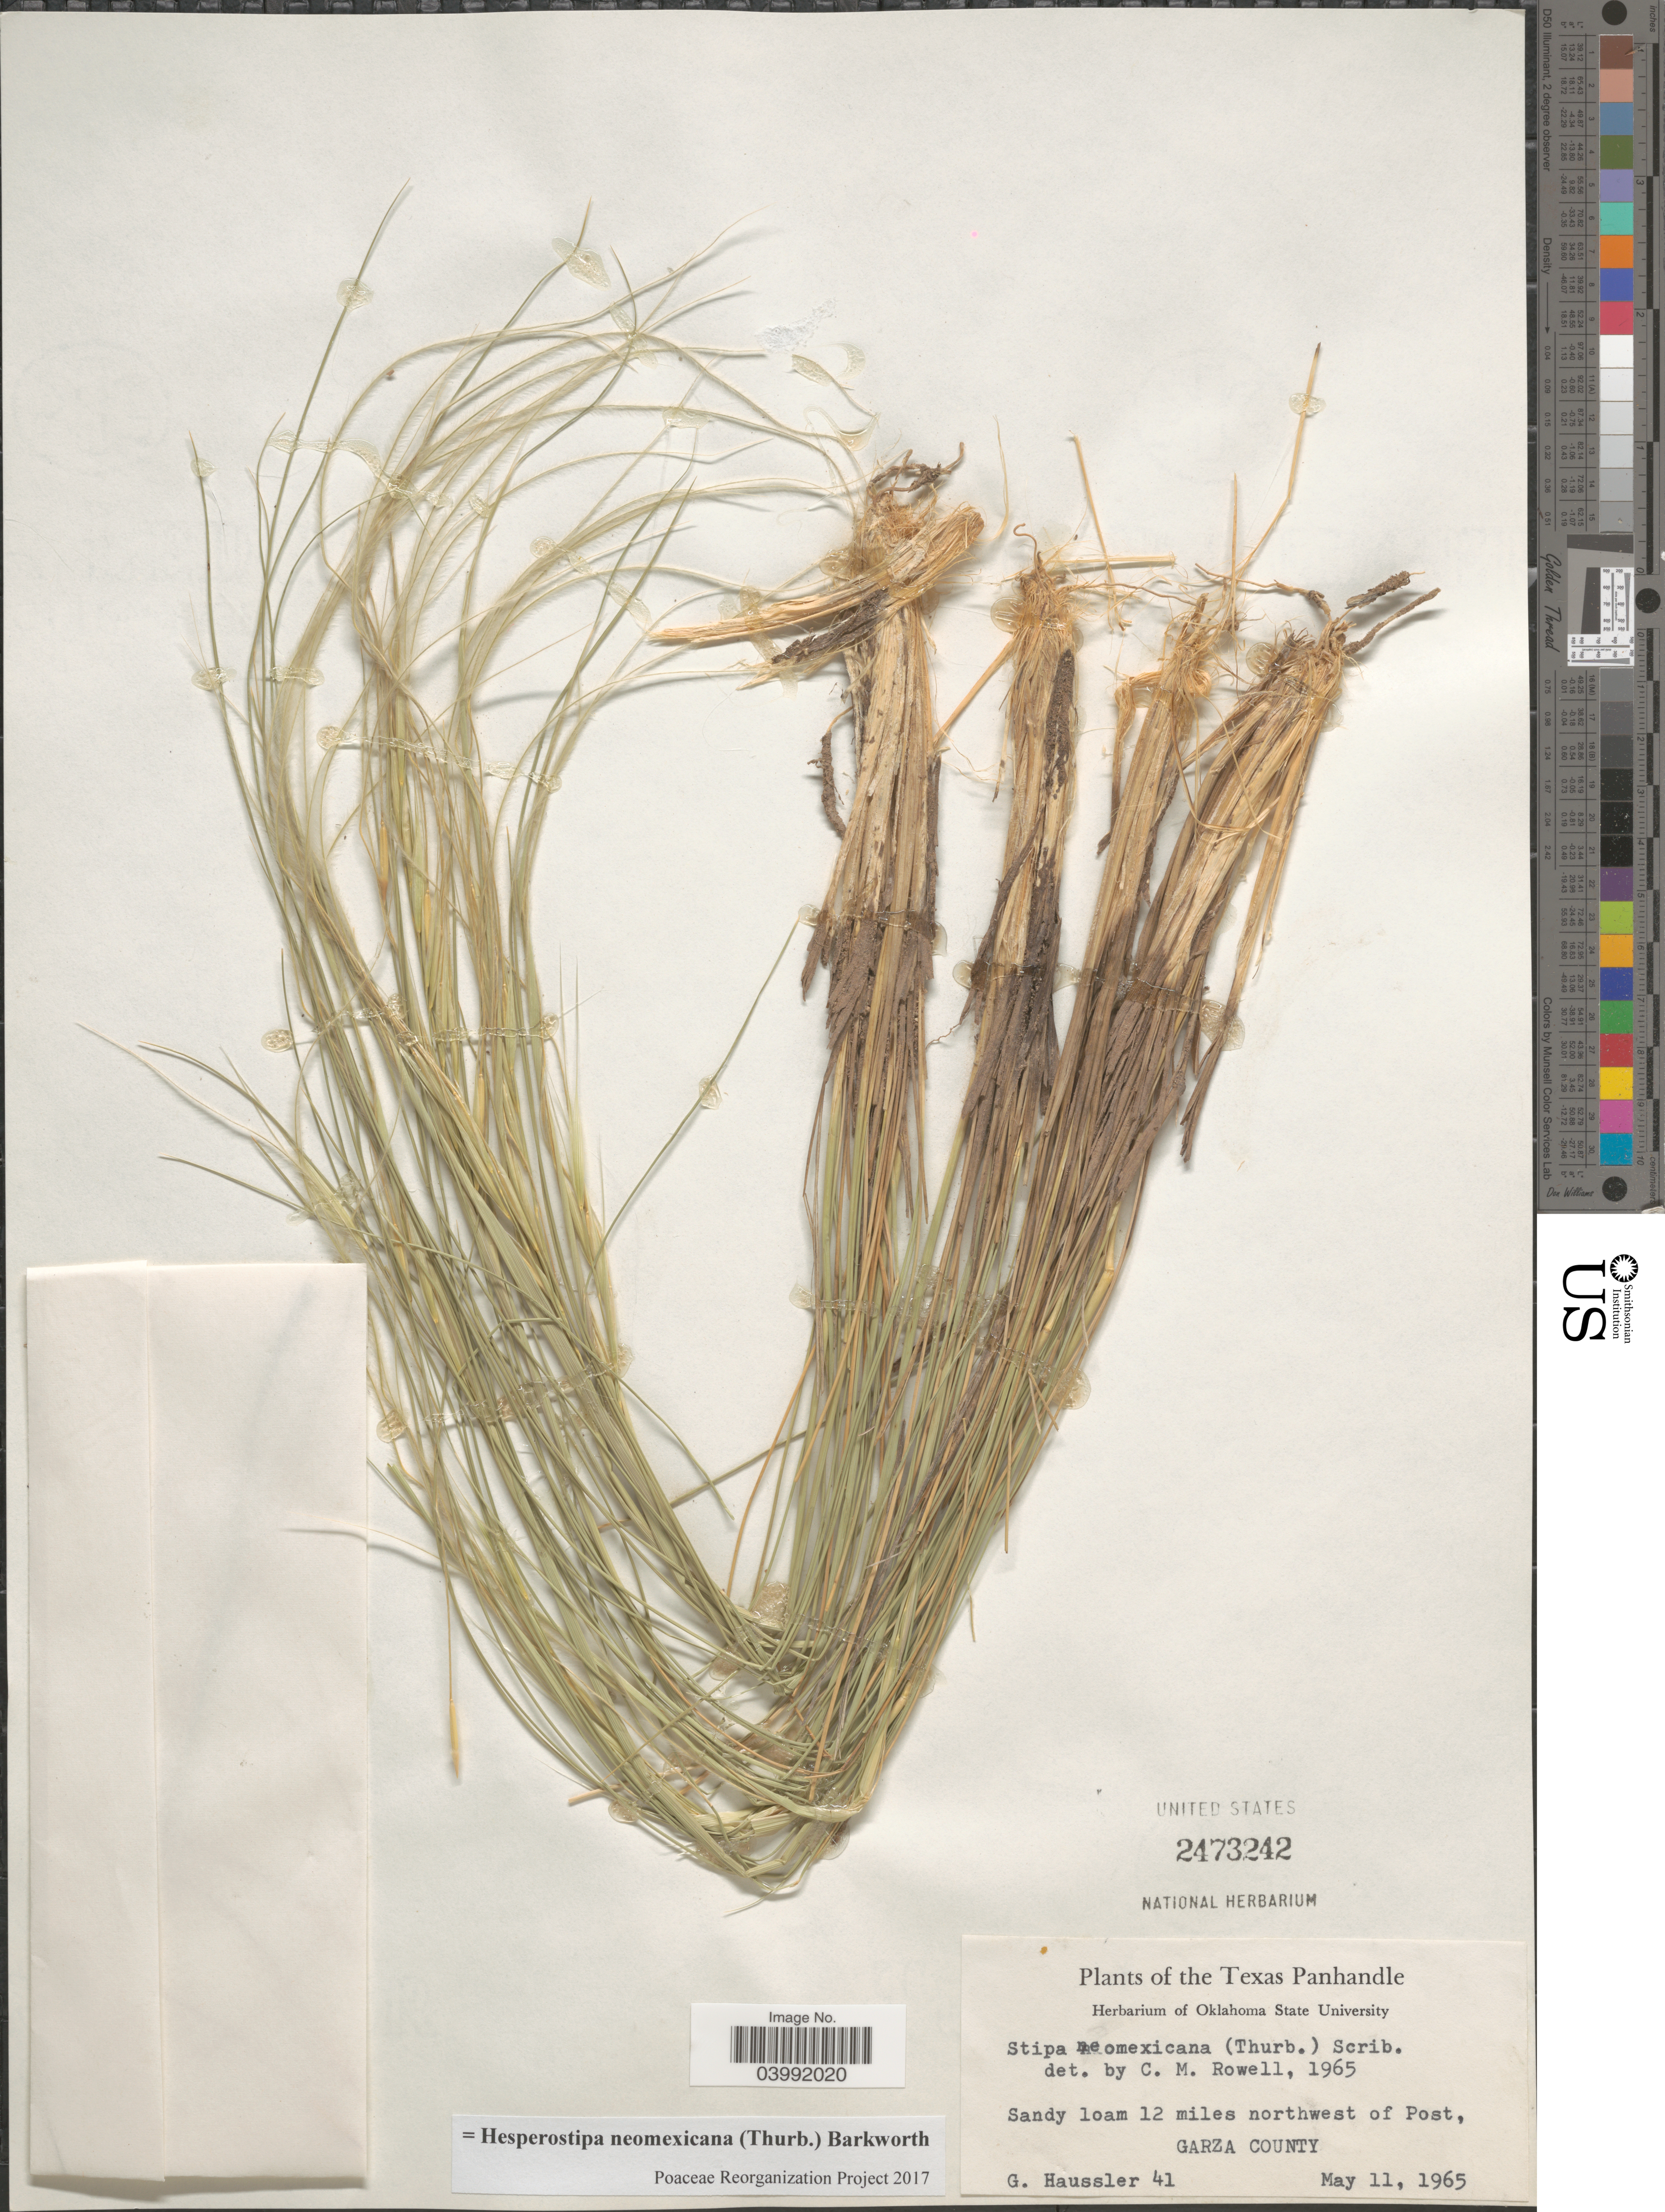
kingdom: Plantae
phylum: Tracheophyta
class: Liliopsida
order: Poales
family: Poaceae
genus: Hesperostipa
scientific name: Hesperostipa neomexicana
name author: (Thurb.) Barkworth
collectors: G. Haussler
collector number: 41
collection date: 1965-05-11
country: United States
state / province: Texas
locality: The Texas Panhandle. 12 miles northwest of Post, Garza County.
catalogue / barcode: US 2473242